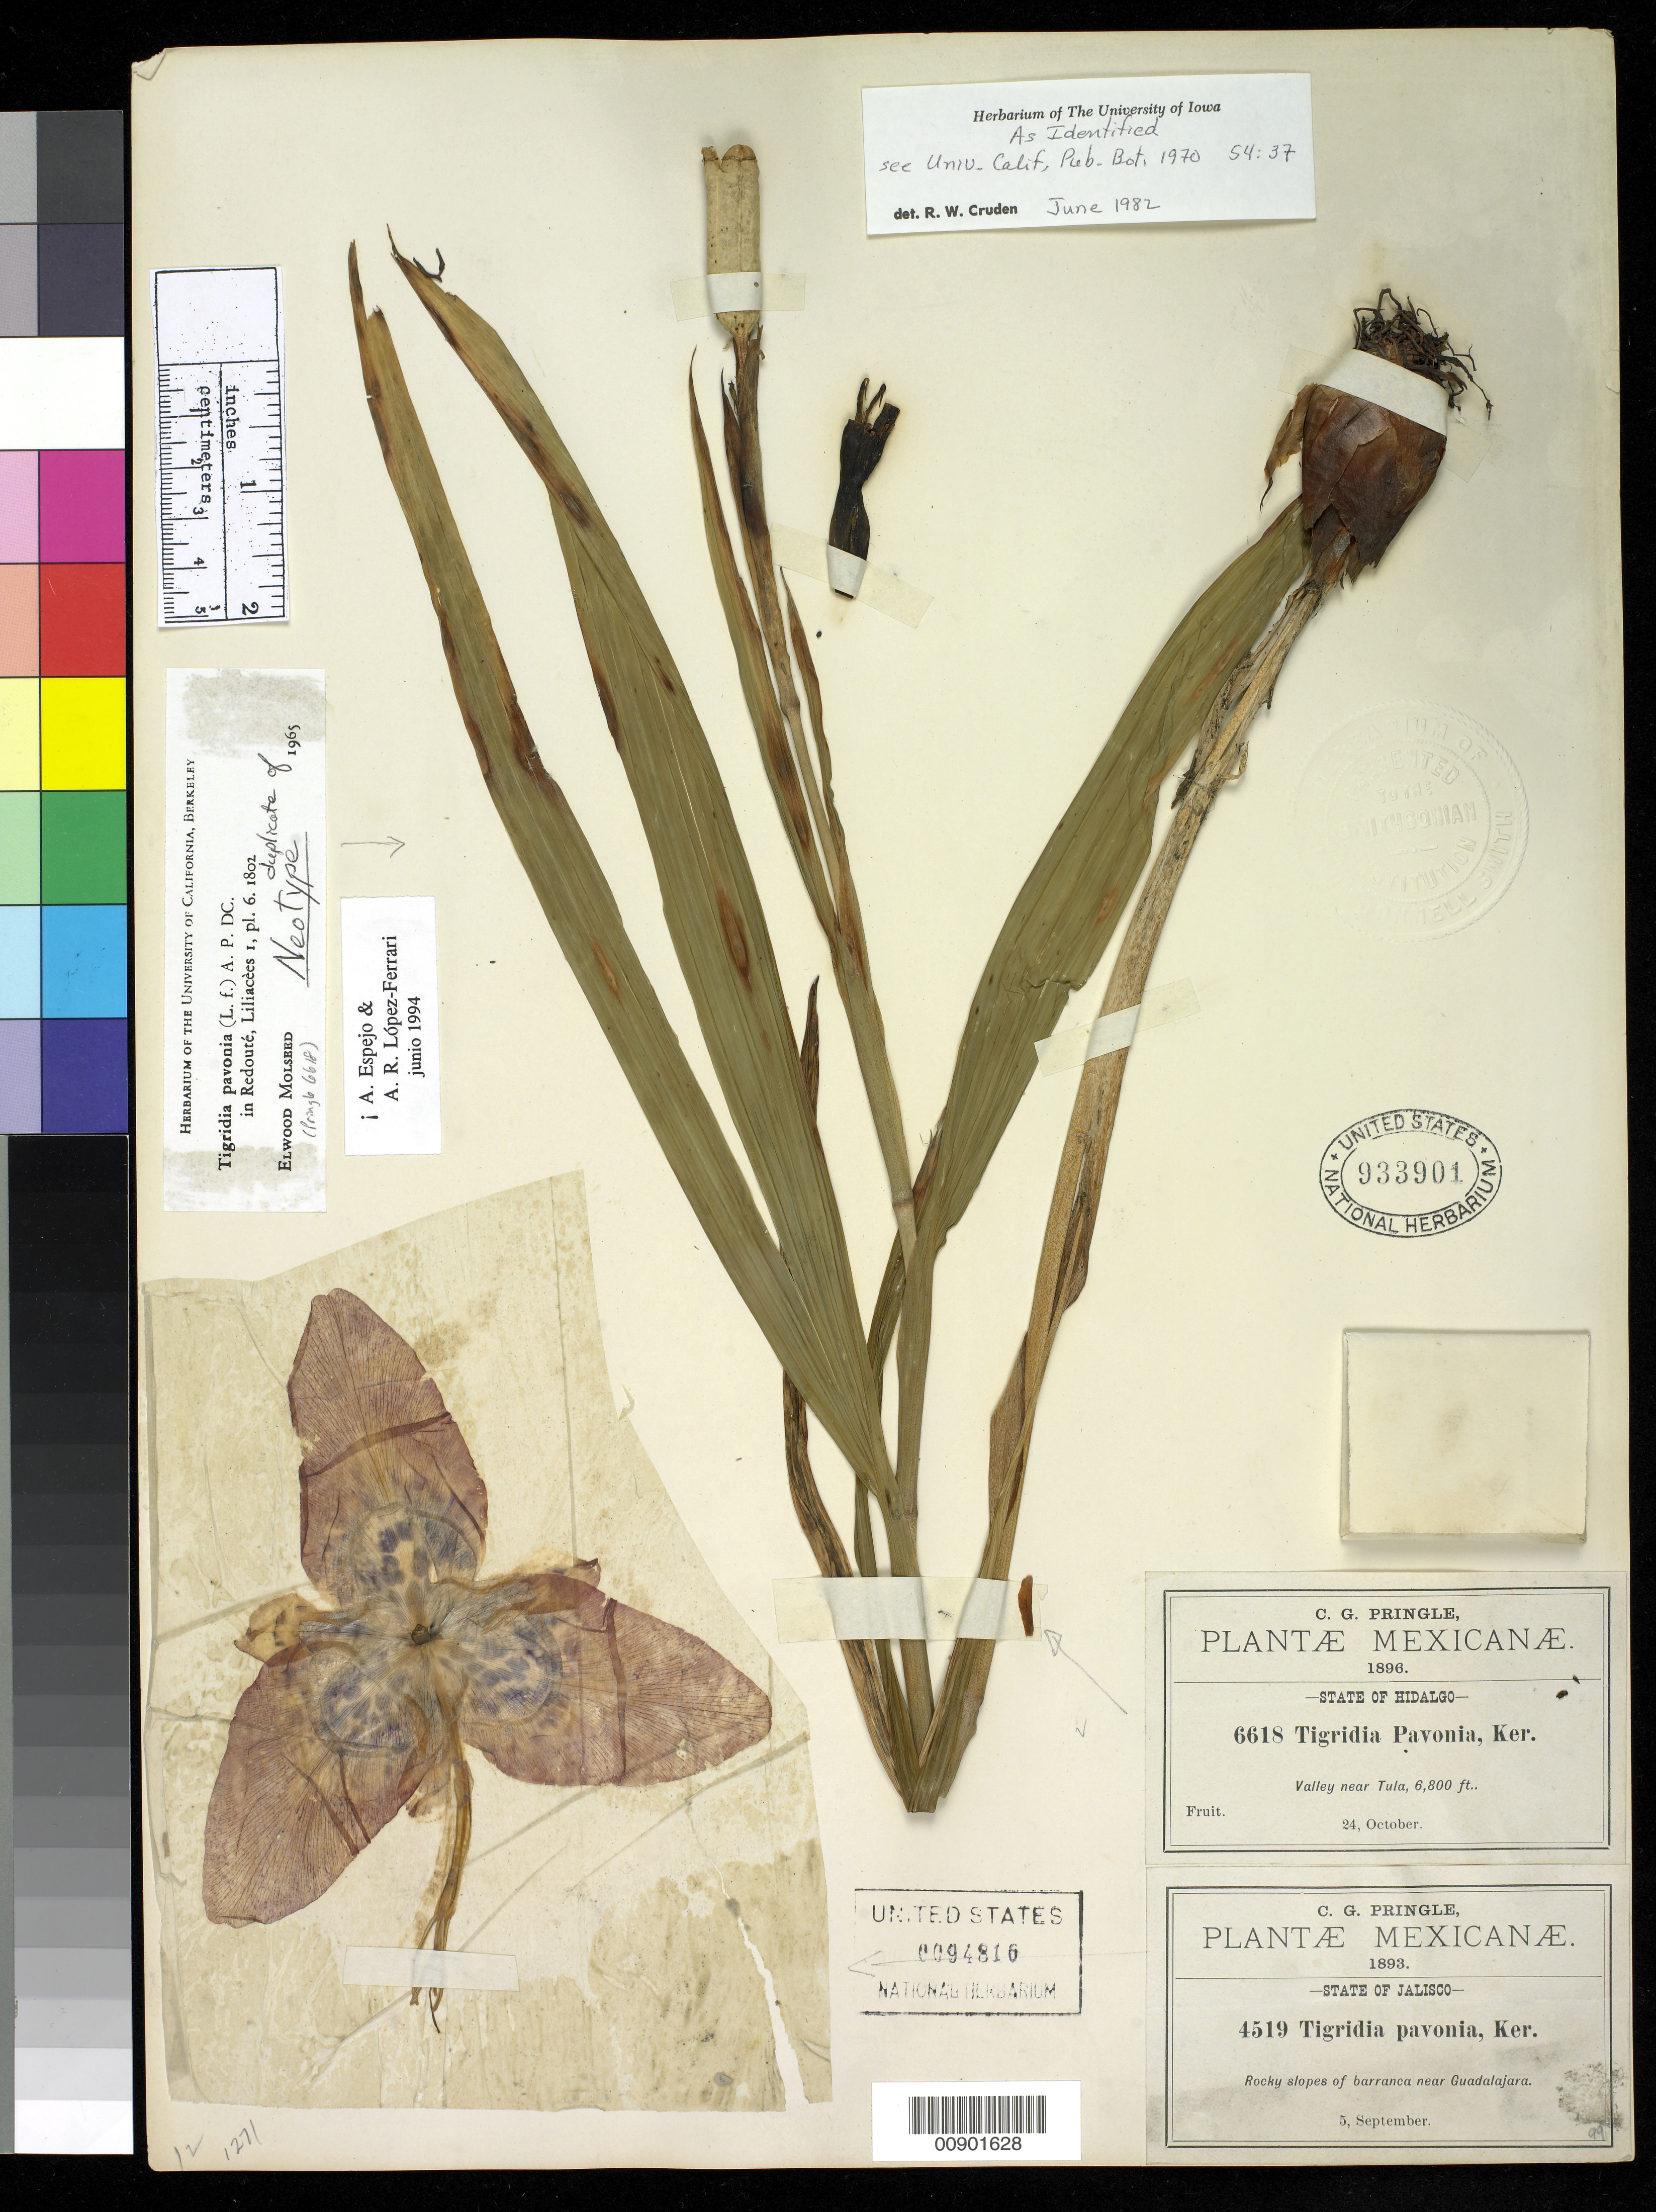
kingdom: Plantae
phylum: Tracheophyta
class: Liliopsida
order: Asparagales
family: Iridaceae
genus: Ferraria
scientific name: Ferraria pavonia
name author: L.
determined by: Molseed, E. W.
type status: Isoneotype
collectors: C. G. Pringle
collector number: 6618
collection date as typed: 24 Oct 1896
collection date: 1896-10-24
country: Mexico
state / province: Hidalgo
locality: Valley near Tula.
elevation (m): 2073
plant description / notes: Mounted on same sheet with Pringle 4519 (flower of same species but not type material, US sheet no. 94816).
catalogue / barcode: US 933901